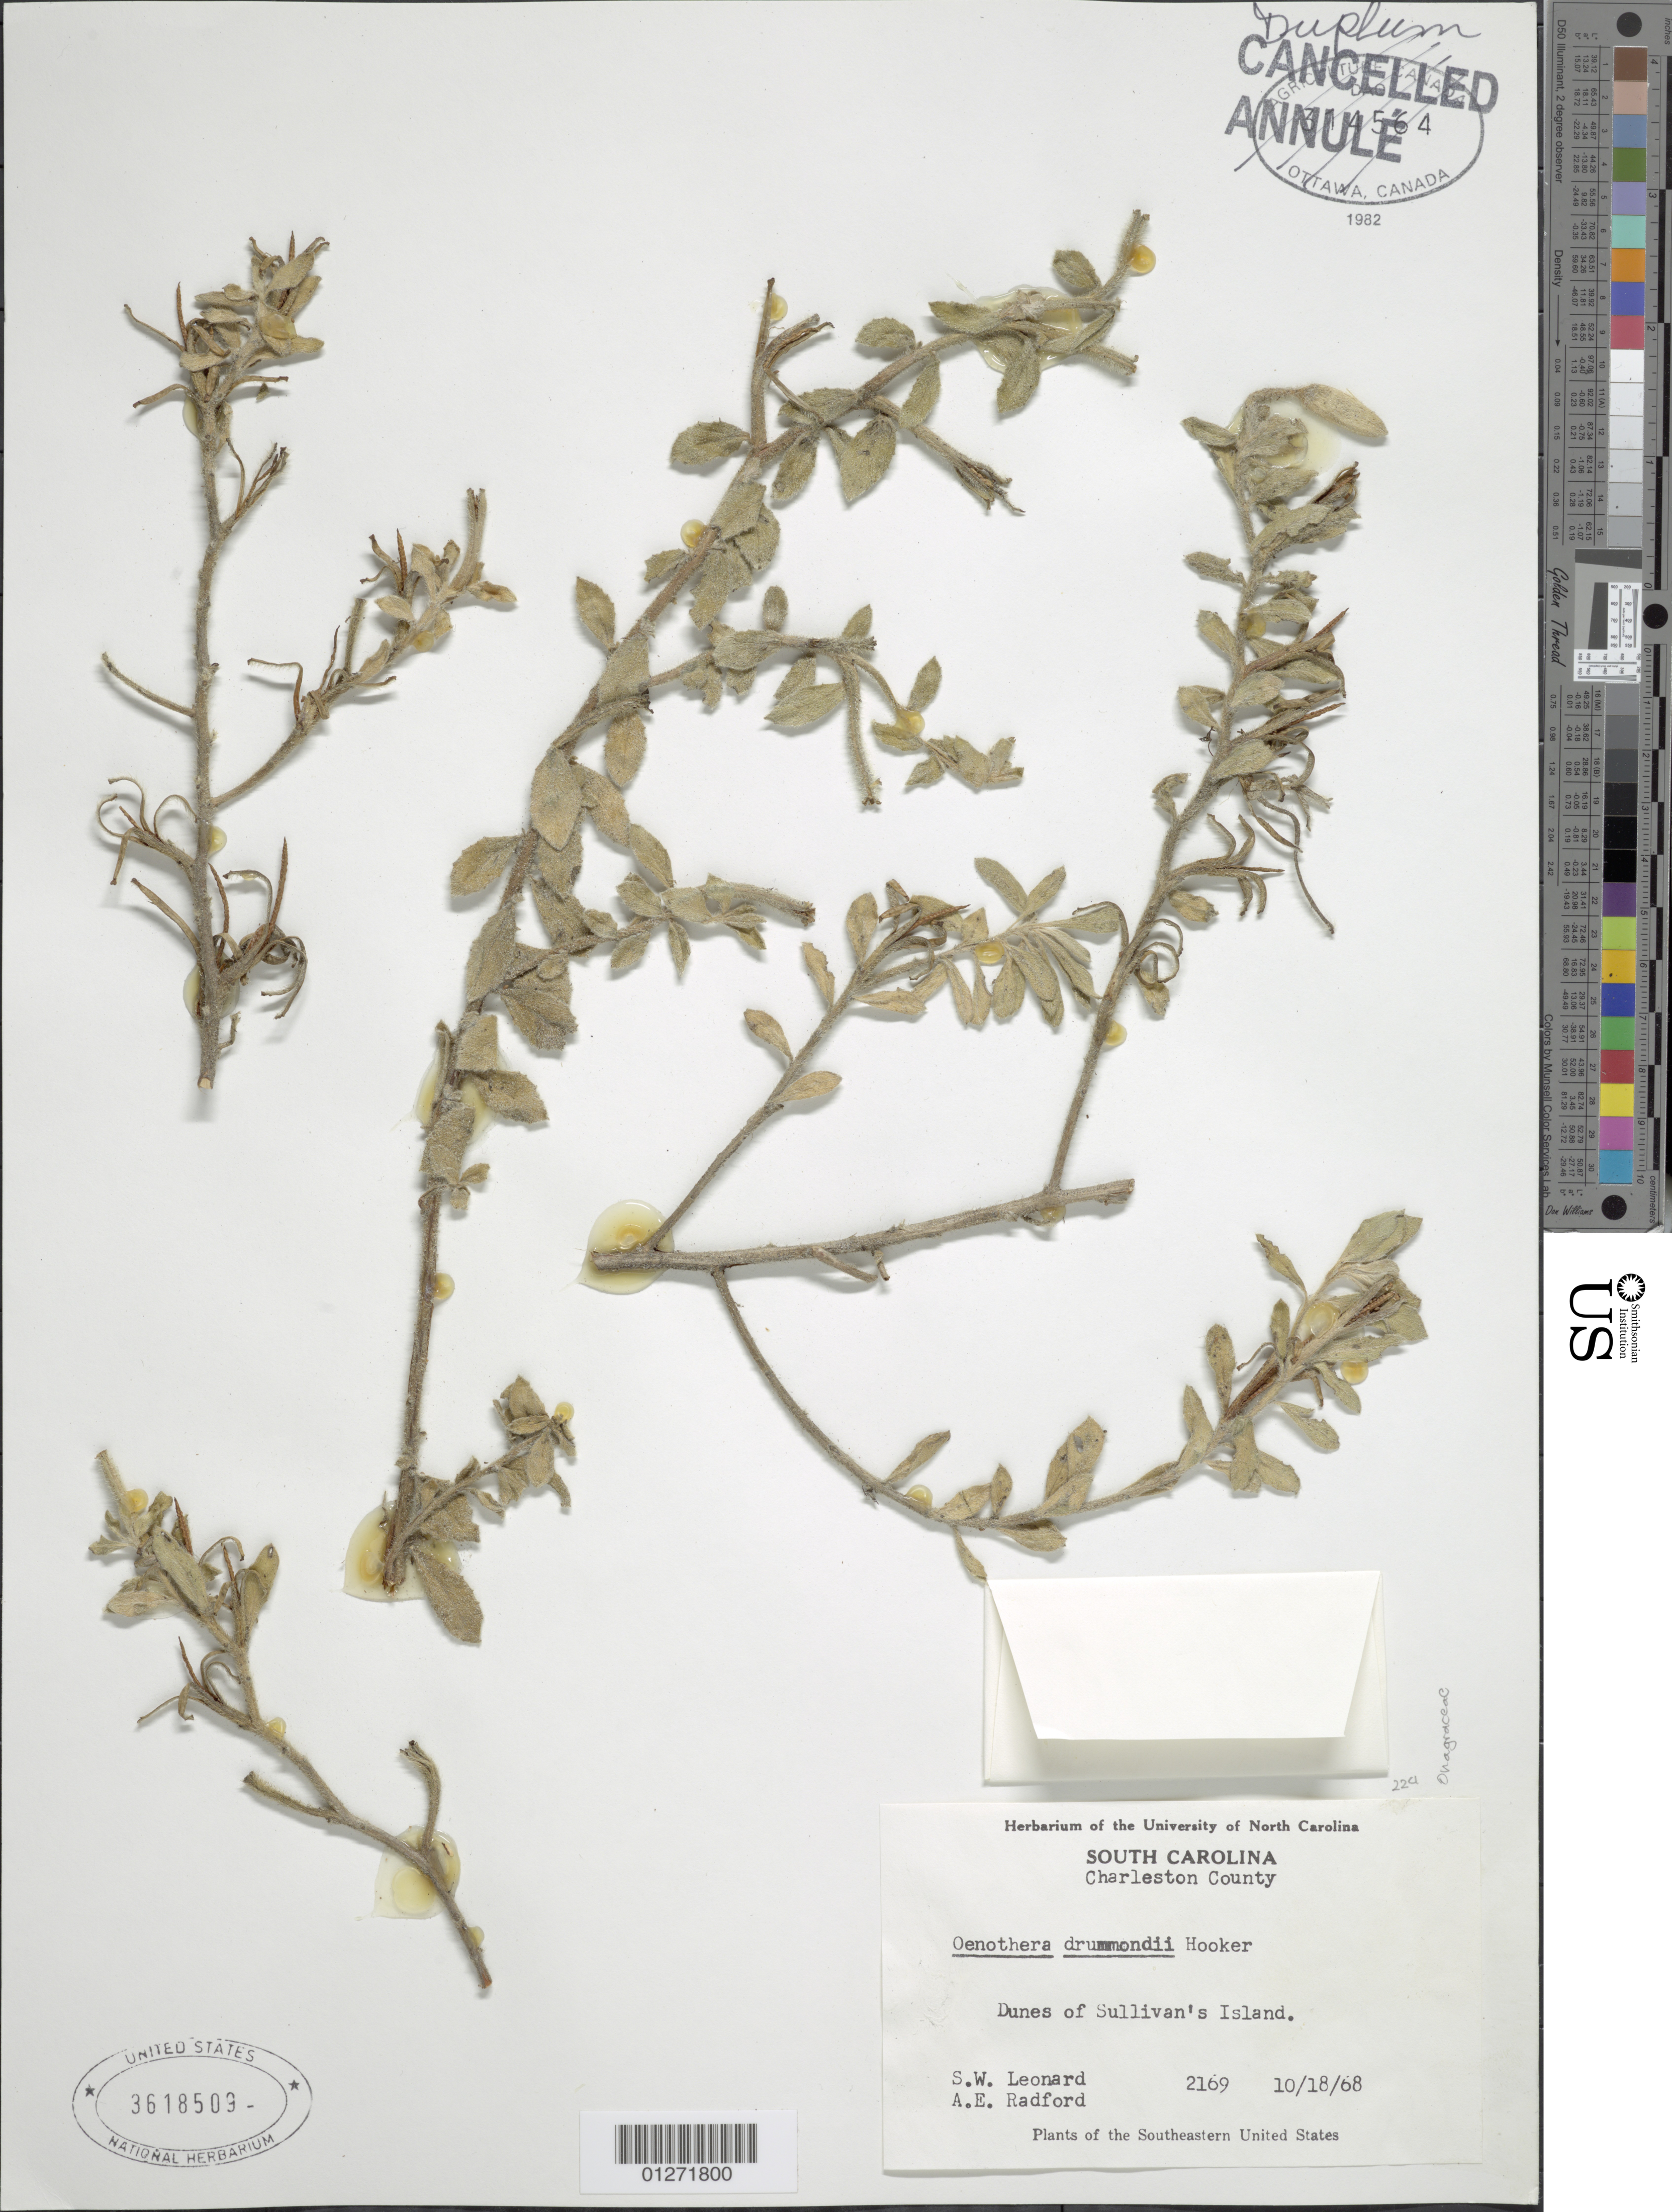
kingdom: Plantae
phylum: Tracheophyta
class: Magnoliopsida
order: Myrtales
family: Onagraceae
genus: Oenothera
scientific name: Oenothera drummondii subsp. drummondii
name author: Hook.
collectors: S. W. Leonard & A. E. Radford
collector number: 2169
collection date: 1968-10-18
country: United States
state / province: South Carolina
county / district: Charleston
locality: Dunes of Sullivan's Island.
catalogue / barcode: US 3618509